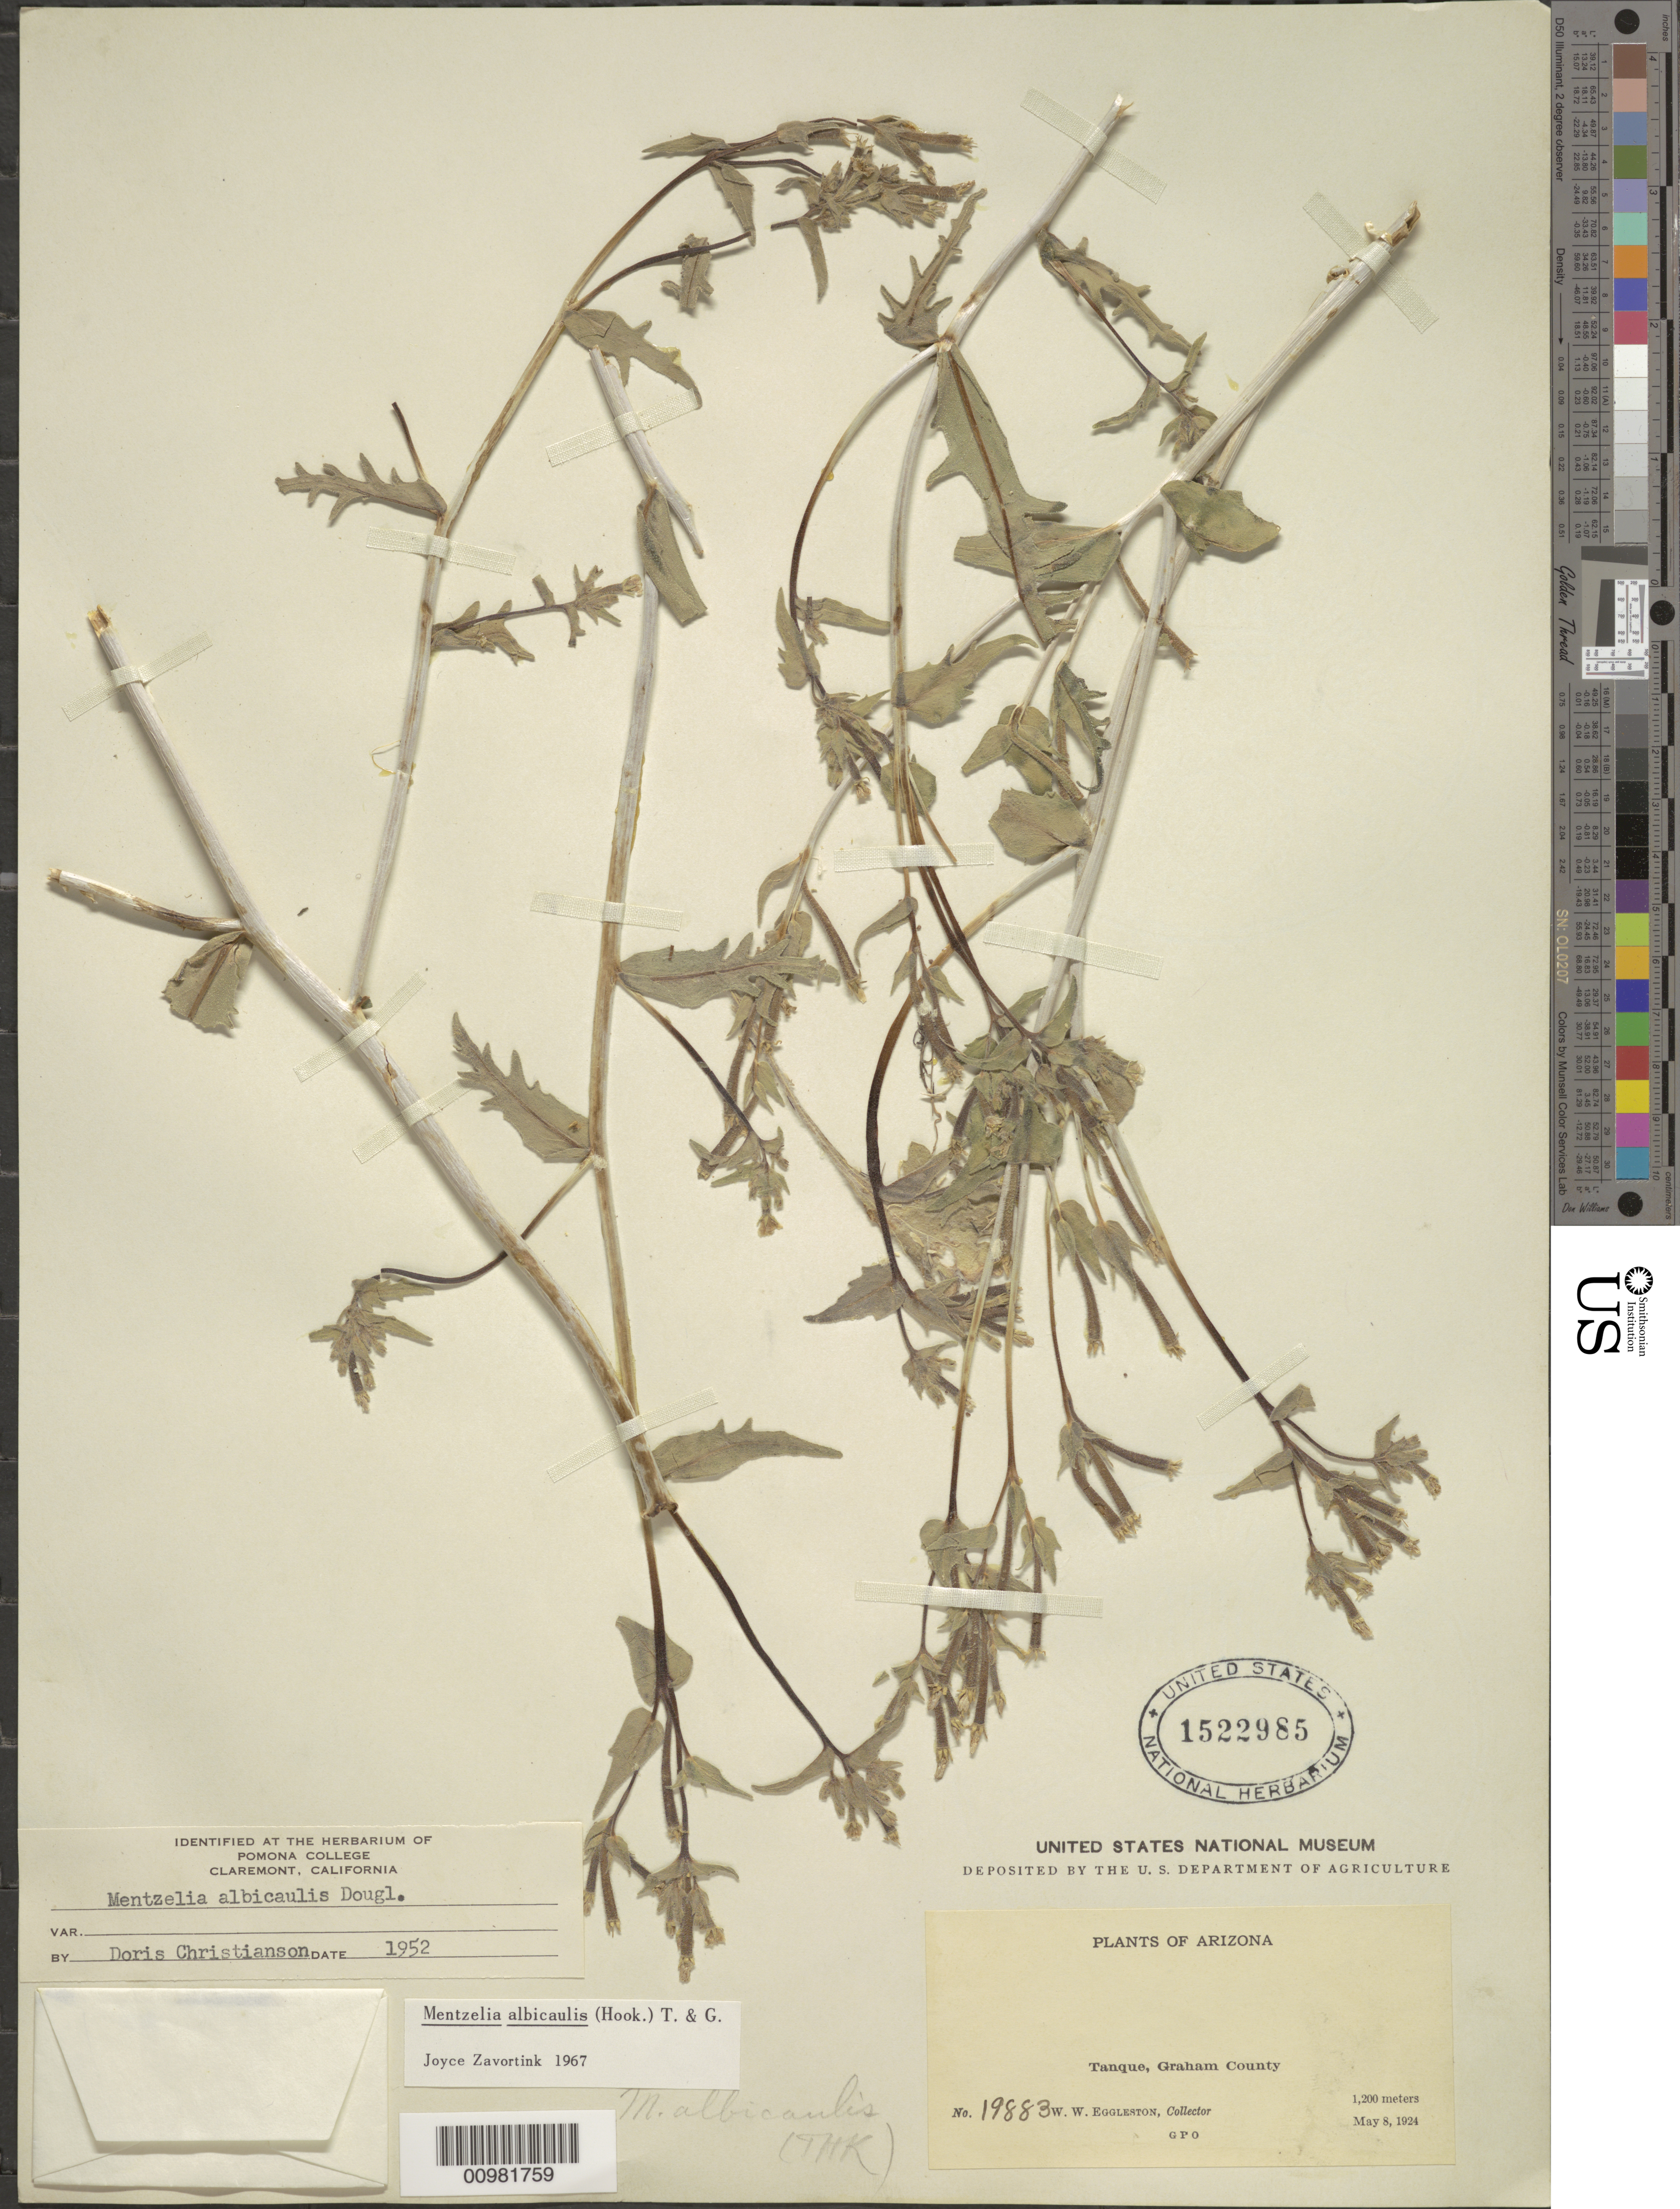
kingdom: Plantae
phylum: Tracheophyta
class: Magnoliopsida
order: Cornales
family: Loasaceae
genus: Mentzelia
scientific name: Mentzelia albicaulis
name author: (Douglas ex Hook.) Douglas ex Torr. & A. Gray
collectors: W. W. Eggleston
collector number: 19883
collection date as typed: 08 May 1924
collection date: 1924-05-08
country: United States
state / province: Arizona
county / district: Graham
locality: Tanque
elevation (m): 1200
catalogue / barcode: US 1522985